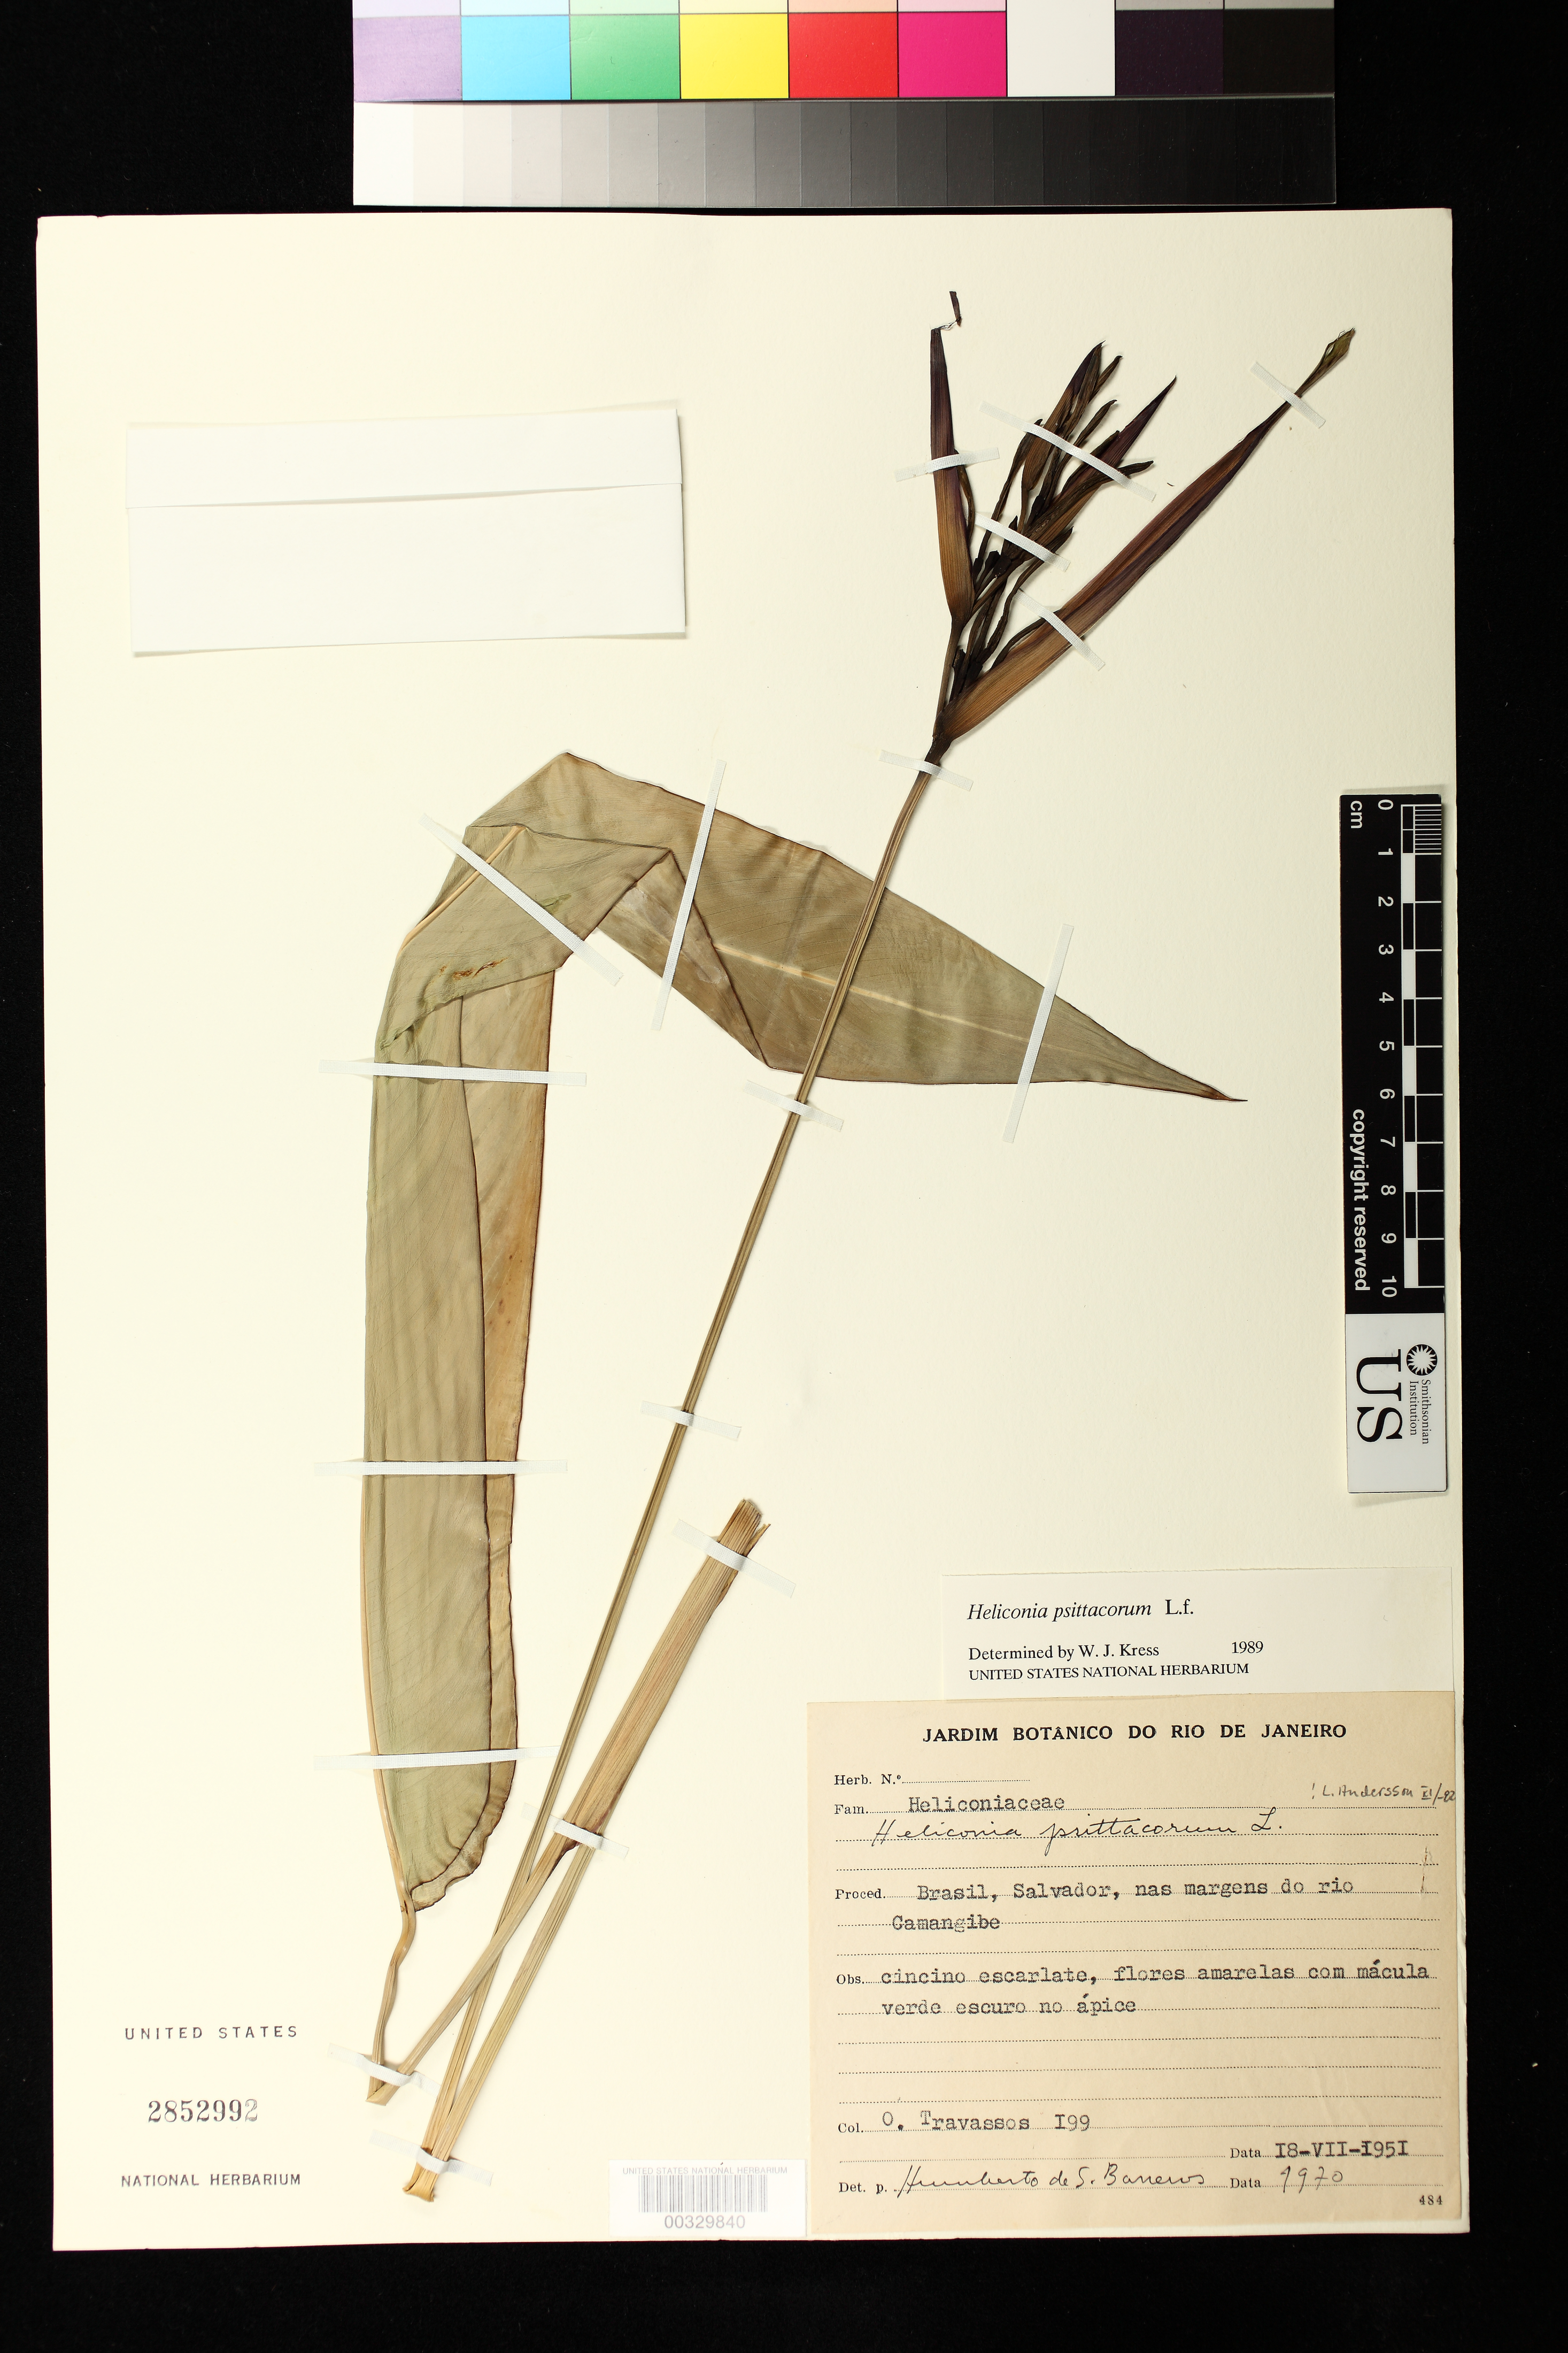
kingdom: Plantae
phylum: Tracheophyta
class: Liliopsida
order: Zingiberales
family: Heliconiaceae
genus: Heliconia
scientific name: Heliconia psittacorum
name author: L. f.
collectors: O. Travassos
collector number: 199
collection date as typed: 18 Jul 1951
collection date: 1951-07-18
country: Brazil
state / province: Bahia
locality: Salvador, nas banks of rio camangibe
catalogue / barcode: US 2852992